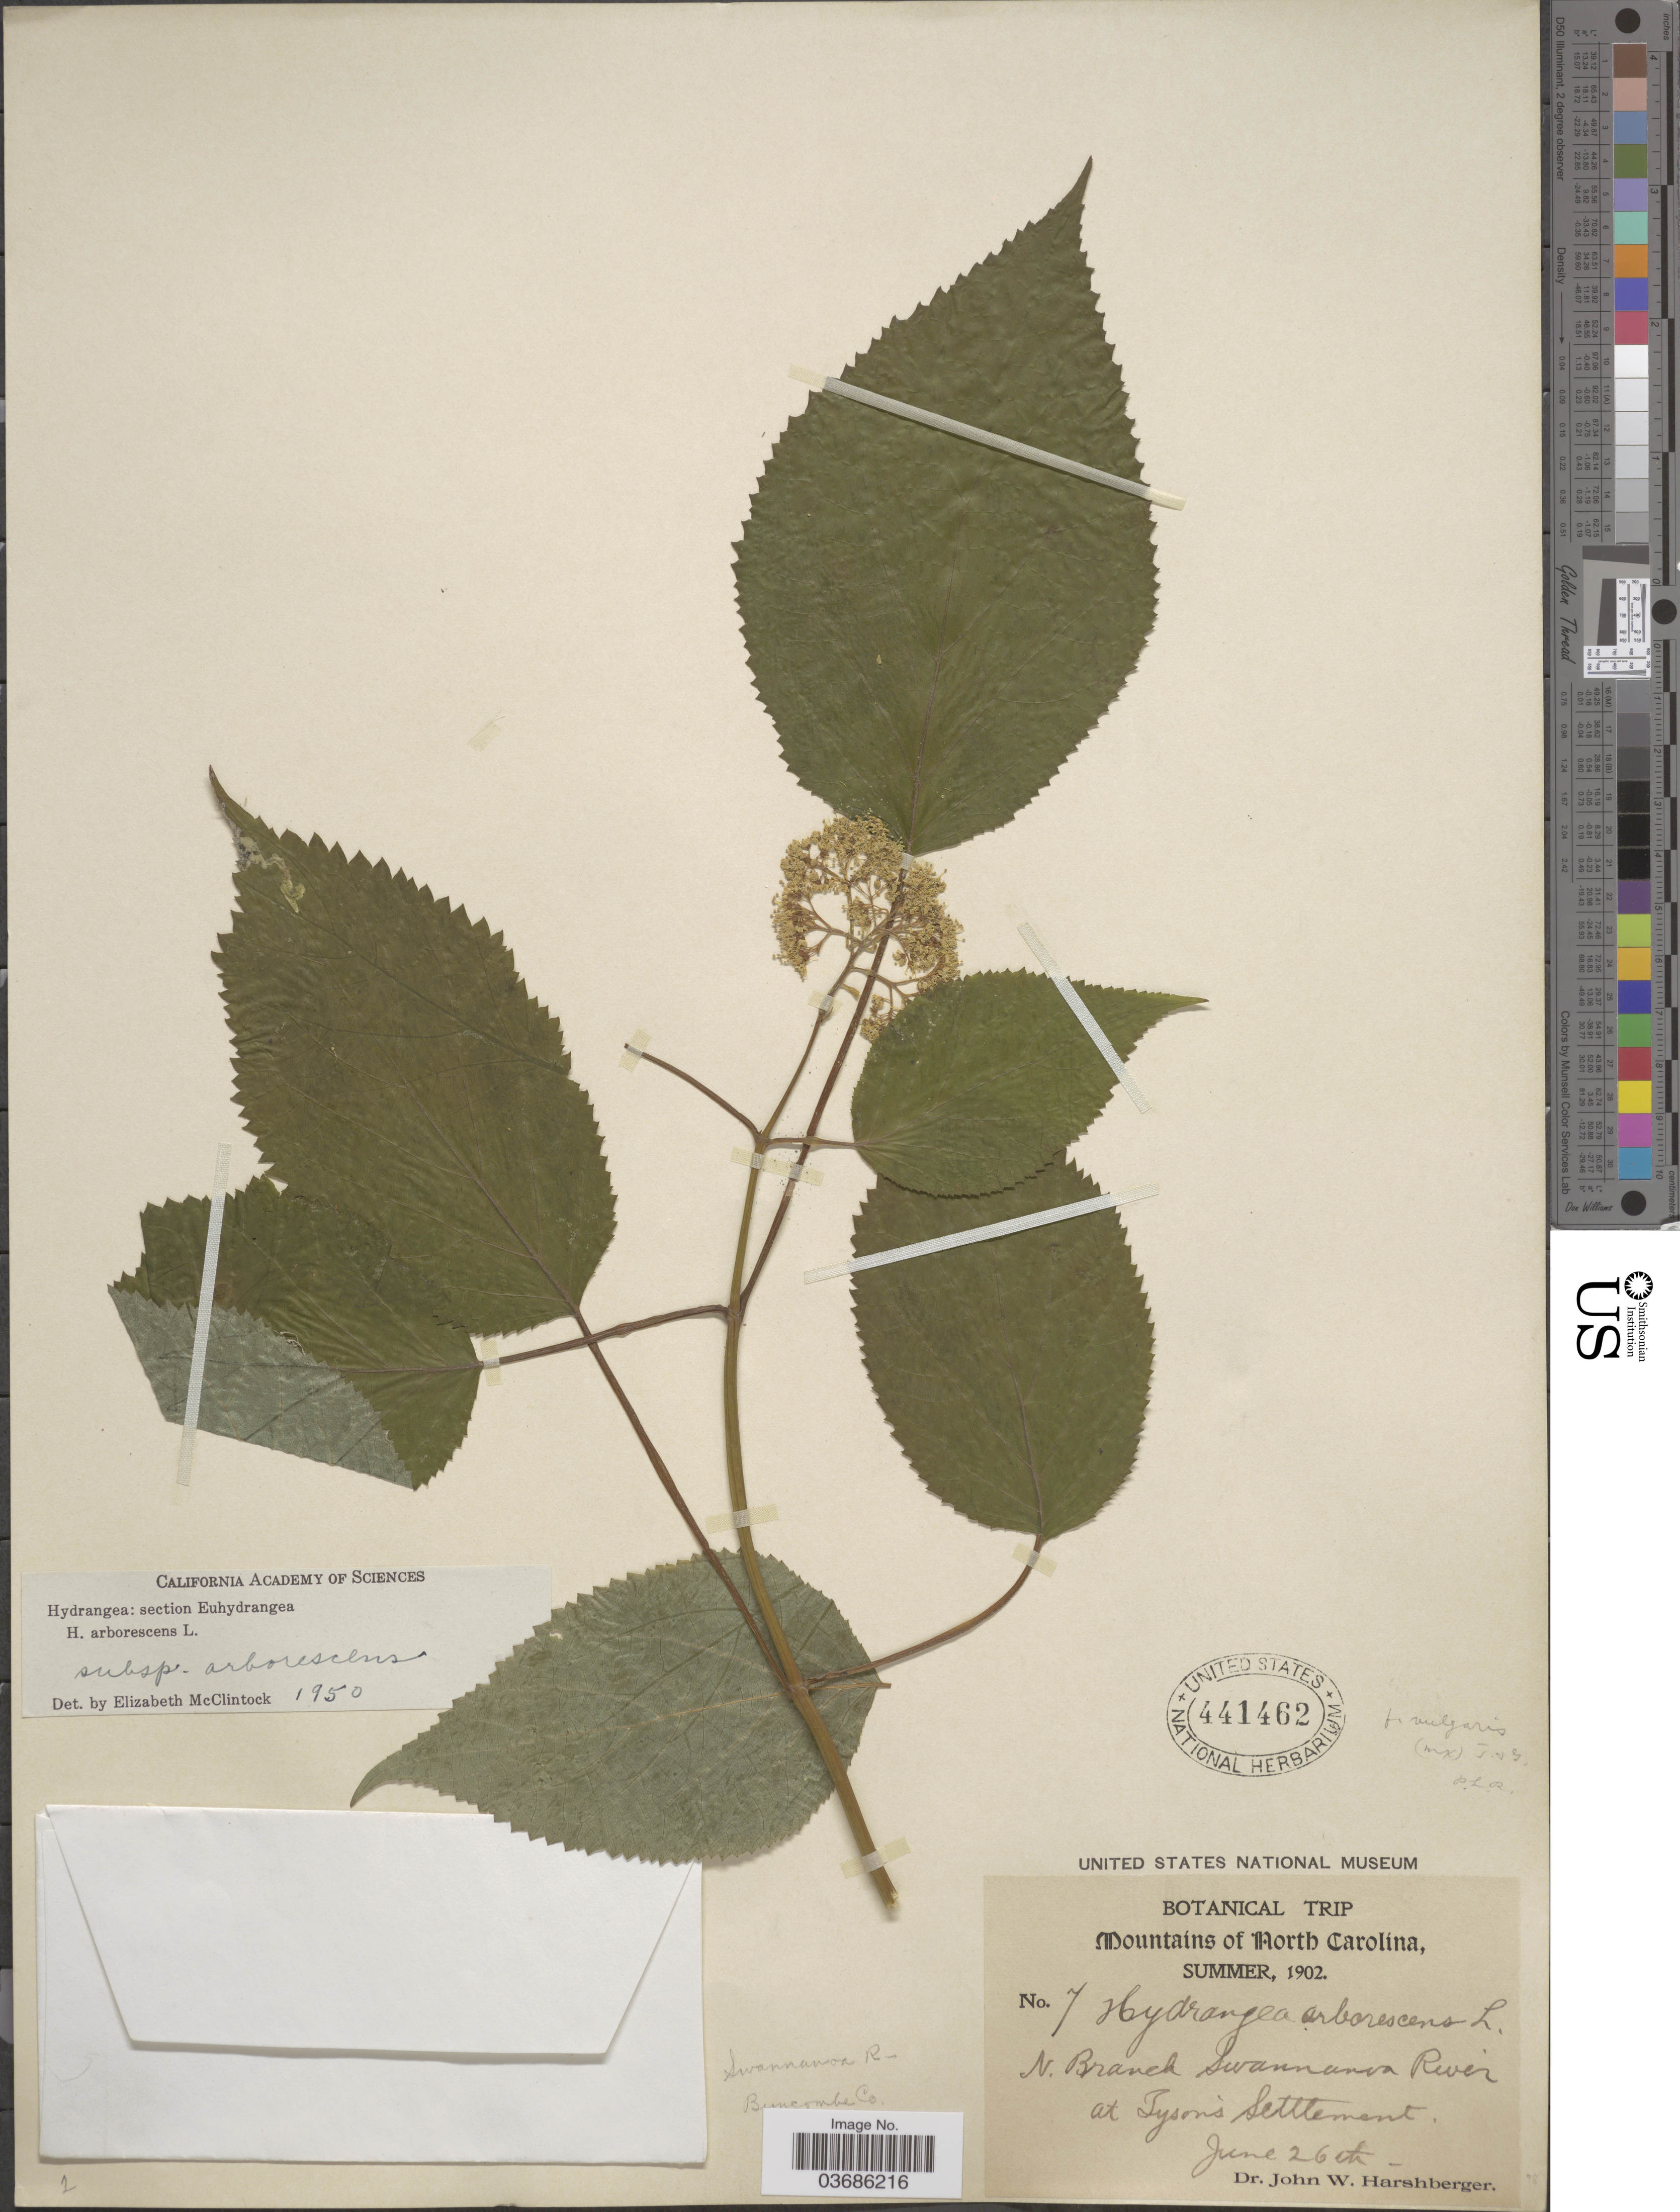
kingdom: Plantae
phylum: Tracheophyta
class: Magnoliopsida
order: Cornales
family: Hydrangeaceae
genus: Hydrangea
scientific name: Hydrangea arborescens subsp. arborescens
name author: L.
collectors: J. W. Harshberger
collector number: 7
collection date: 1902-06-26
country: United States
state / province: North Carolina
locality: Mountains of North Carolina. N. Branch Swannanoa River at Tyson's Settlement. Buncombe Co.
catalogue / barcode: US 441462